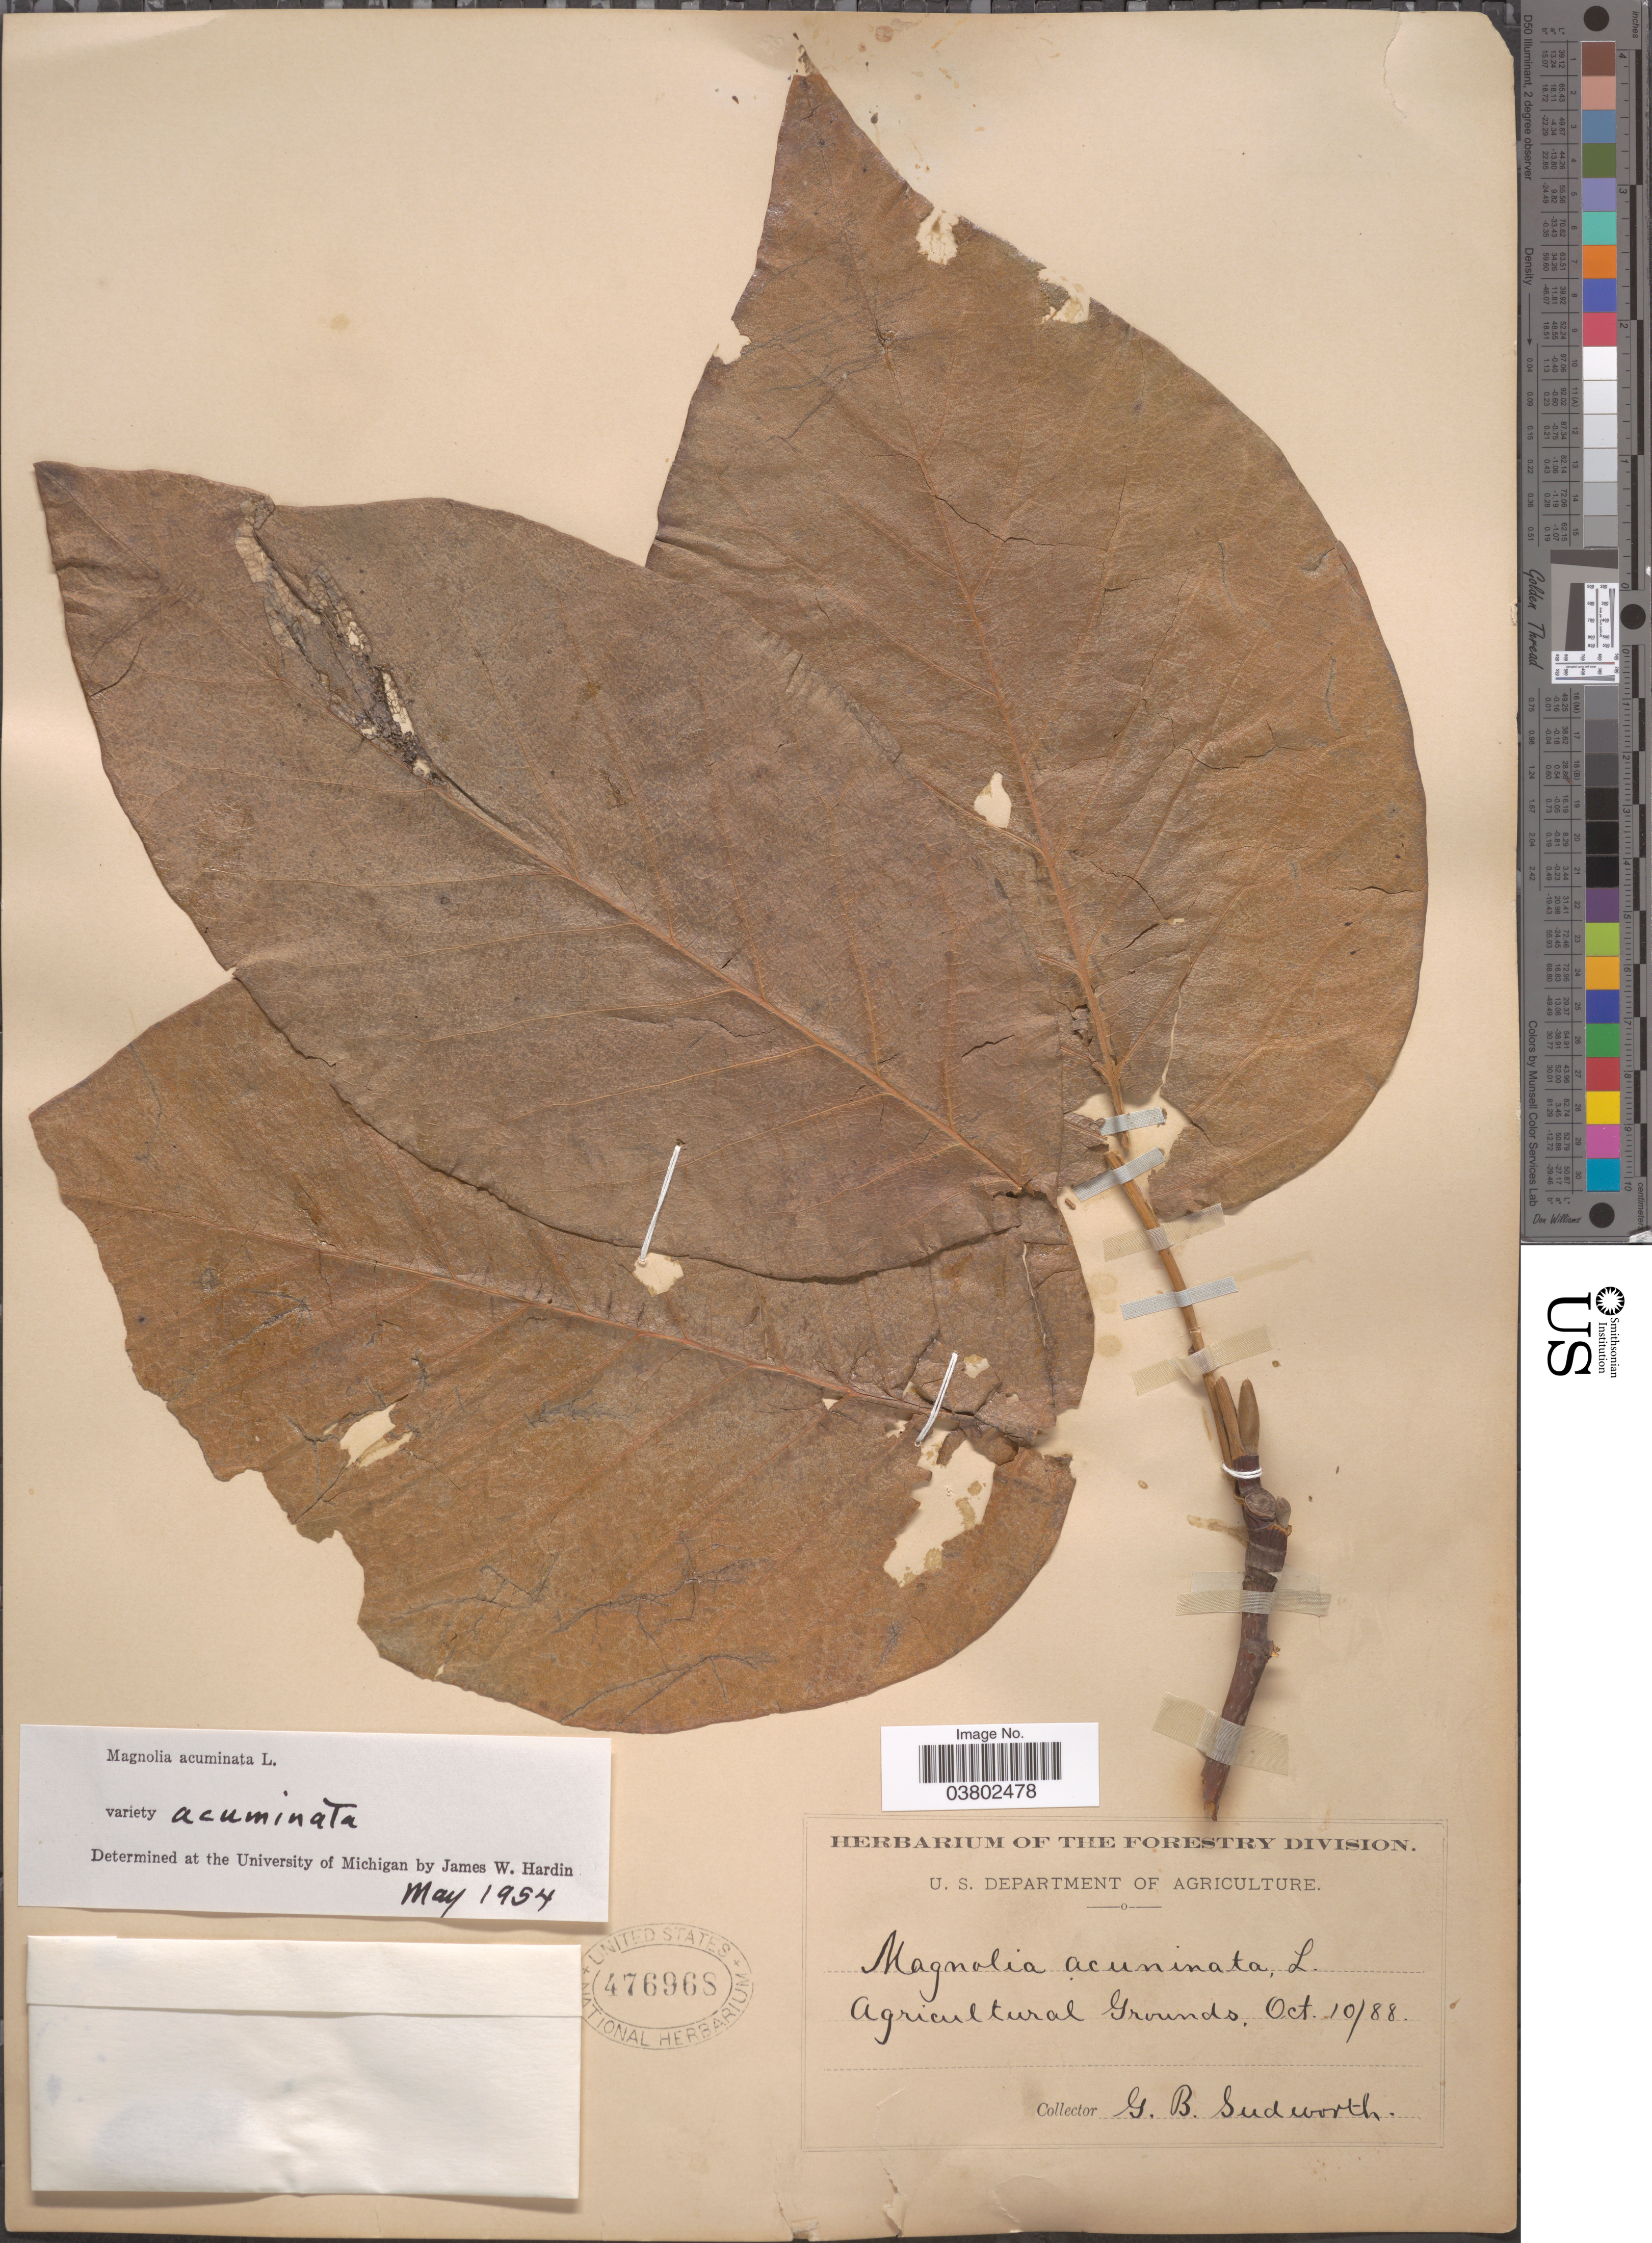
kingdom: Plantae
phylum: Tracheophyta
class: Magnoliopsida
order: Magnoliales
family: Magnoliaceae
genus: Magnolia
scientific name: Magnolia acuminata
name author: (L.) L.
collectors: G. B. Sudworth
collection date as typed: Transcribed d/m/y: 10/10/88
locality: Agricultural Grounds.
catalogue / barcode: US 476968